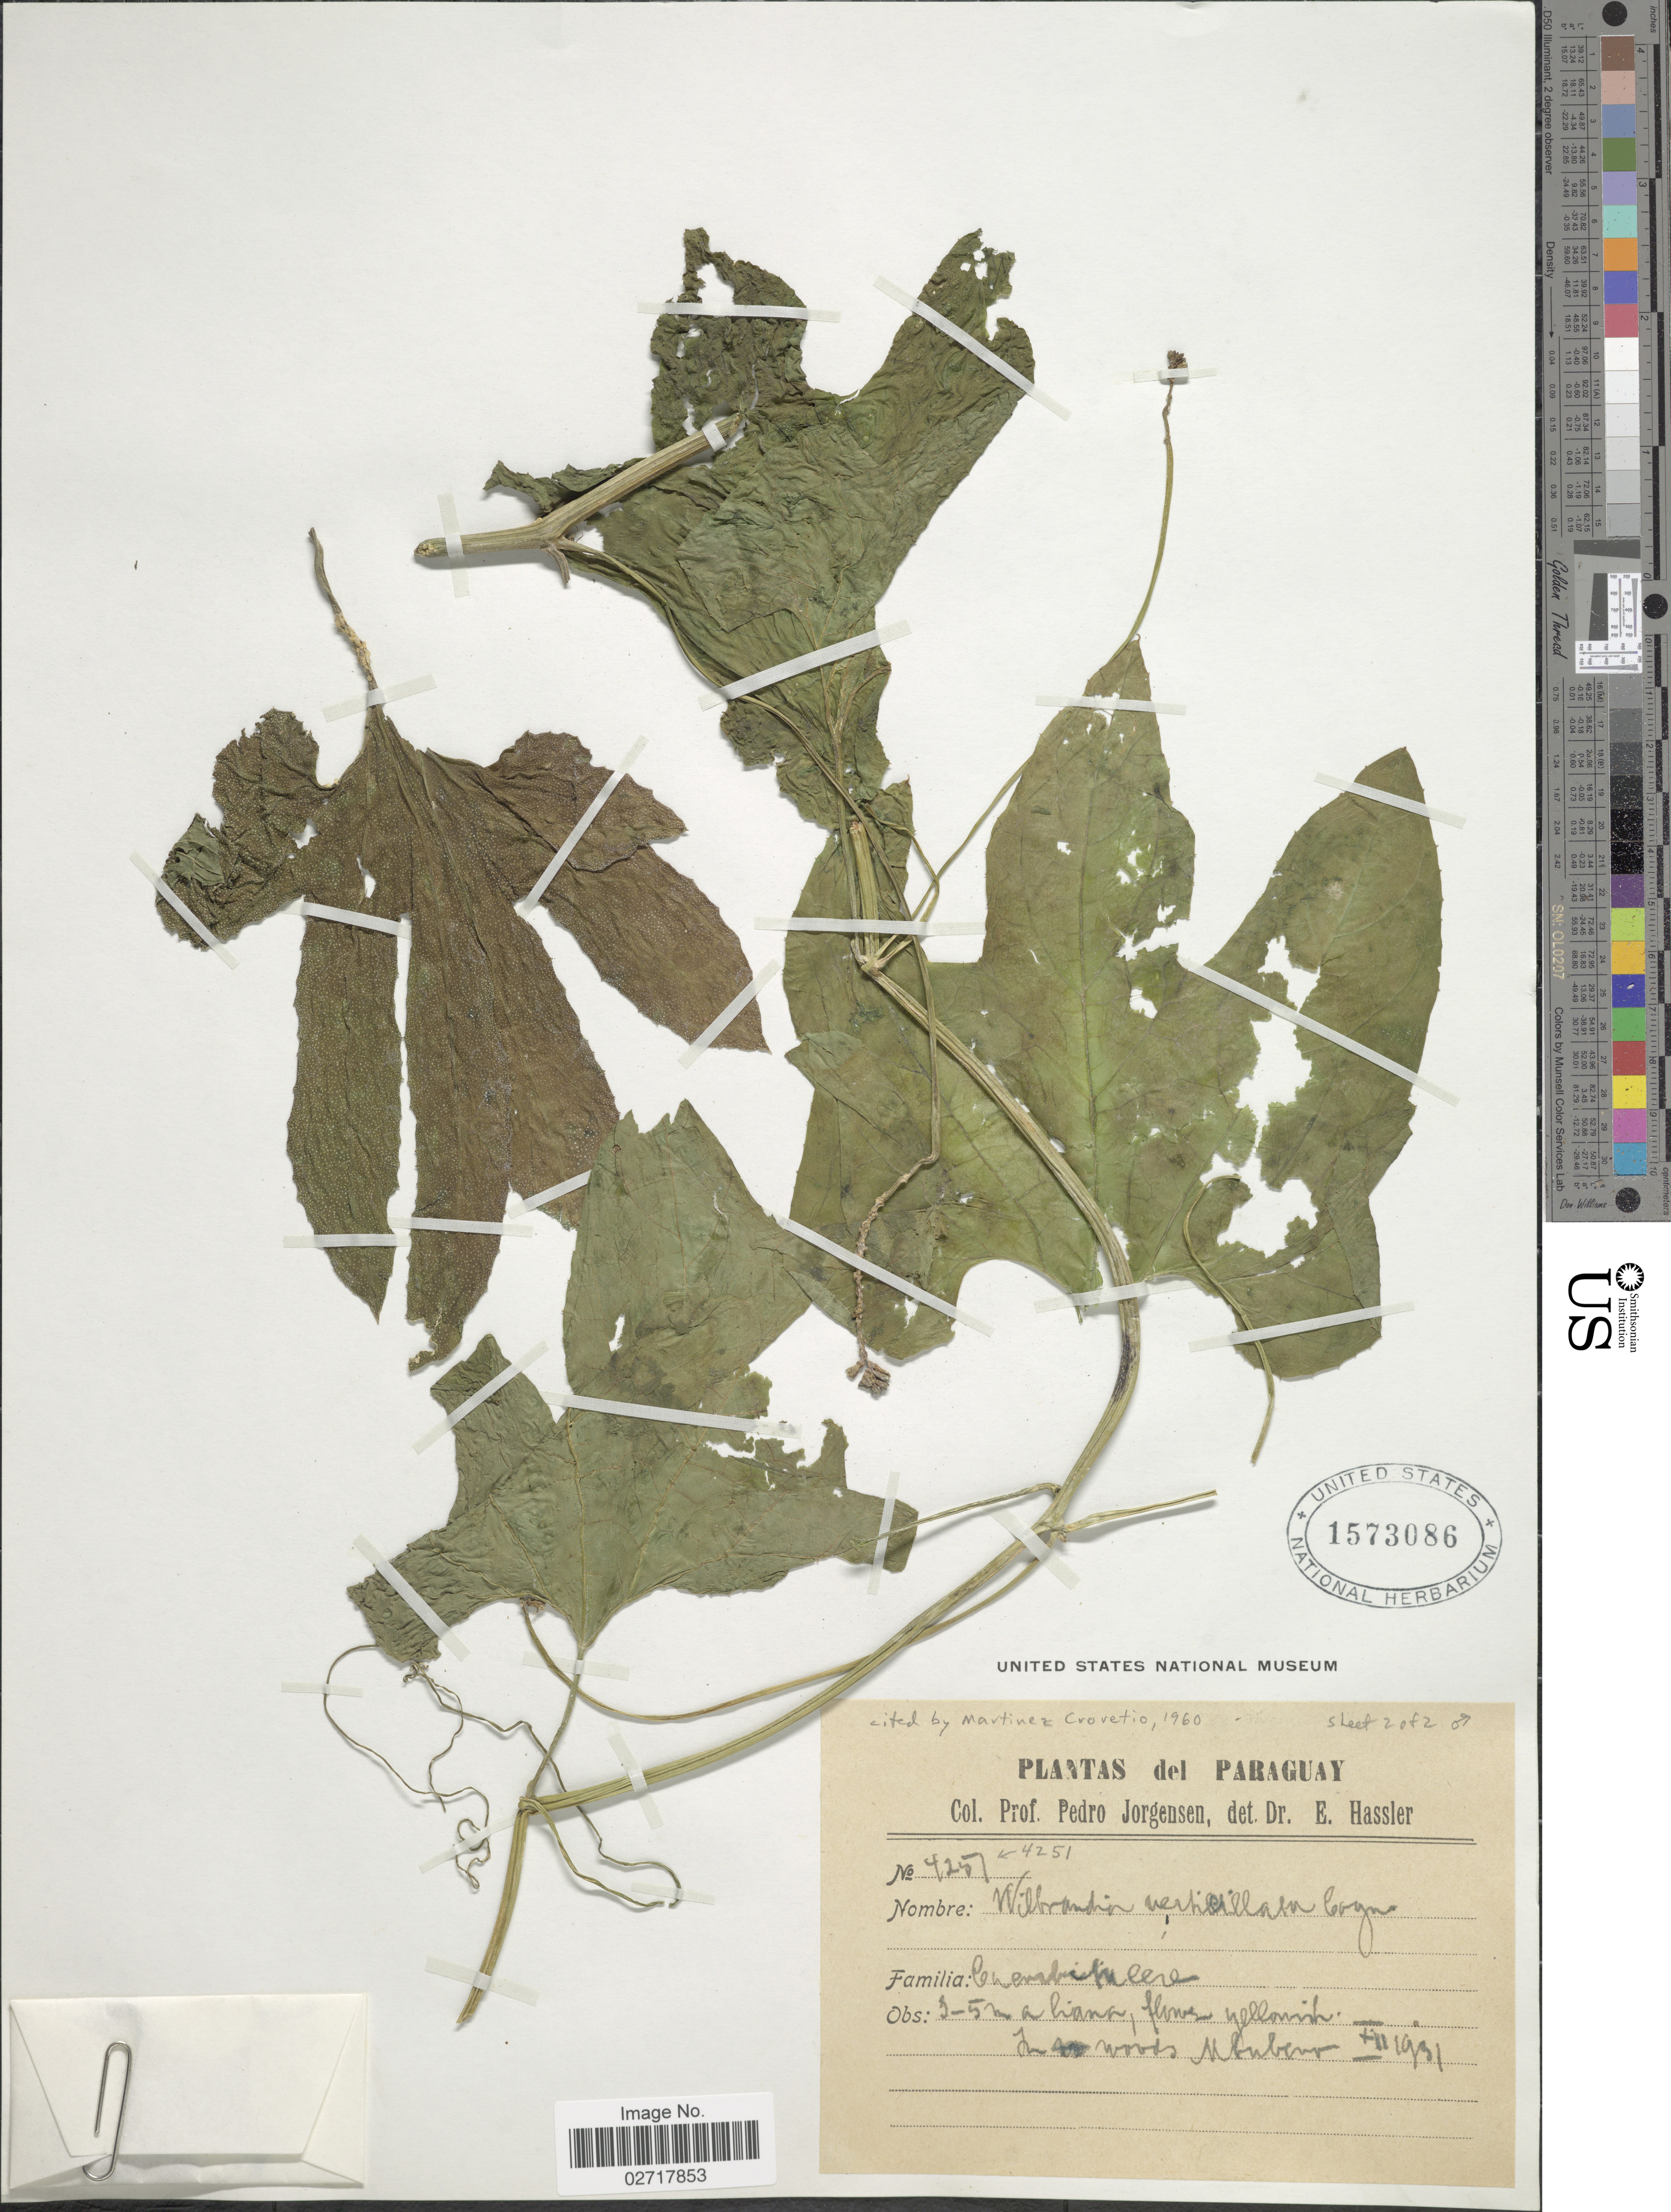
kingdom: Plantae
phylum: Tracheophyta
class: Magnoliopsida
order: Cucurbitales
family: Cucurbitaceae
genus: Wilbrandia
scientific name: Wilbrandia verticillata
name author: Cogn.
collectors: P. Jörgensen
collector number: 4251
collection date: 1931-12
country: Paraguay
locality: In woods Mbubevo [interpreted]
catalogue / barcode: US 1573086